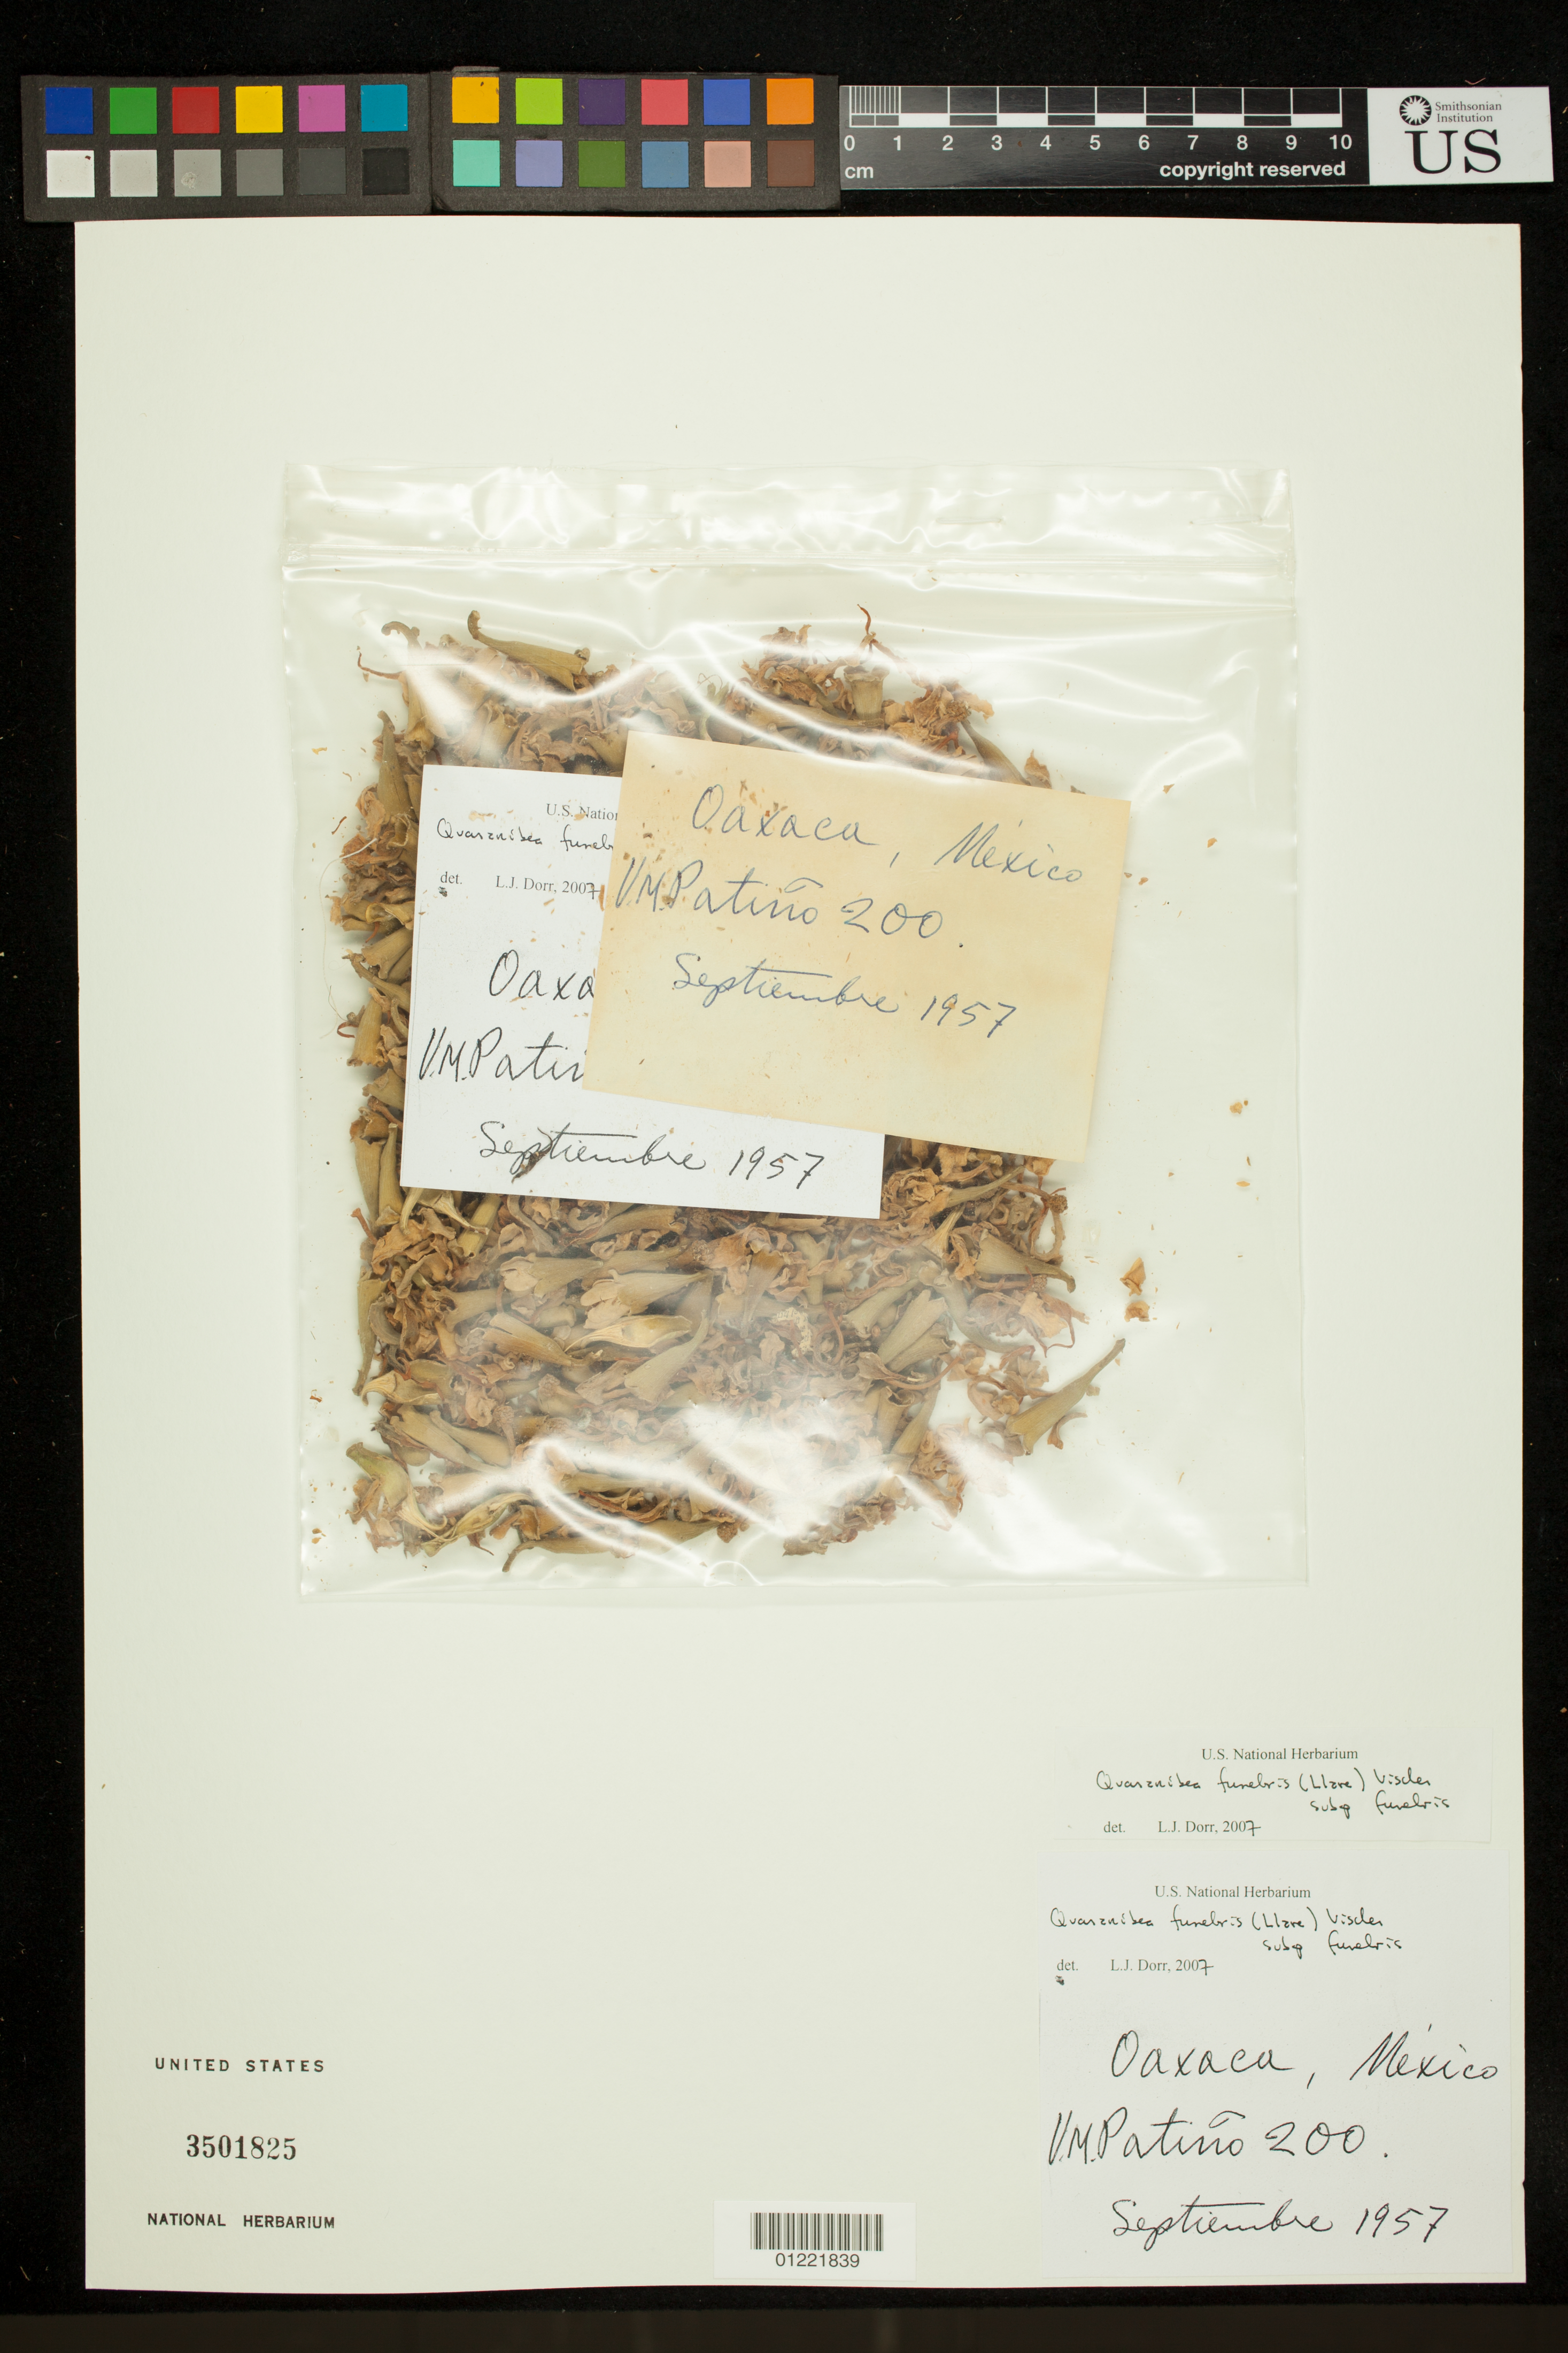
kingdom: Plantae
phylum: Tracheophyta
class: Magnoliopsida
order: Malvales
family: Malvaceae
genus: Quararibea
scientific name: Quararibea funebris subsp. funebris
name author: (La Llave) Vischer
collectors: V. Patino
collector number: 200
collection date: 1957-09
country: Mexico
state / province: Oaxaca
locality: Oxaca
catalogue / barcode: US 3501825